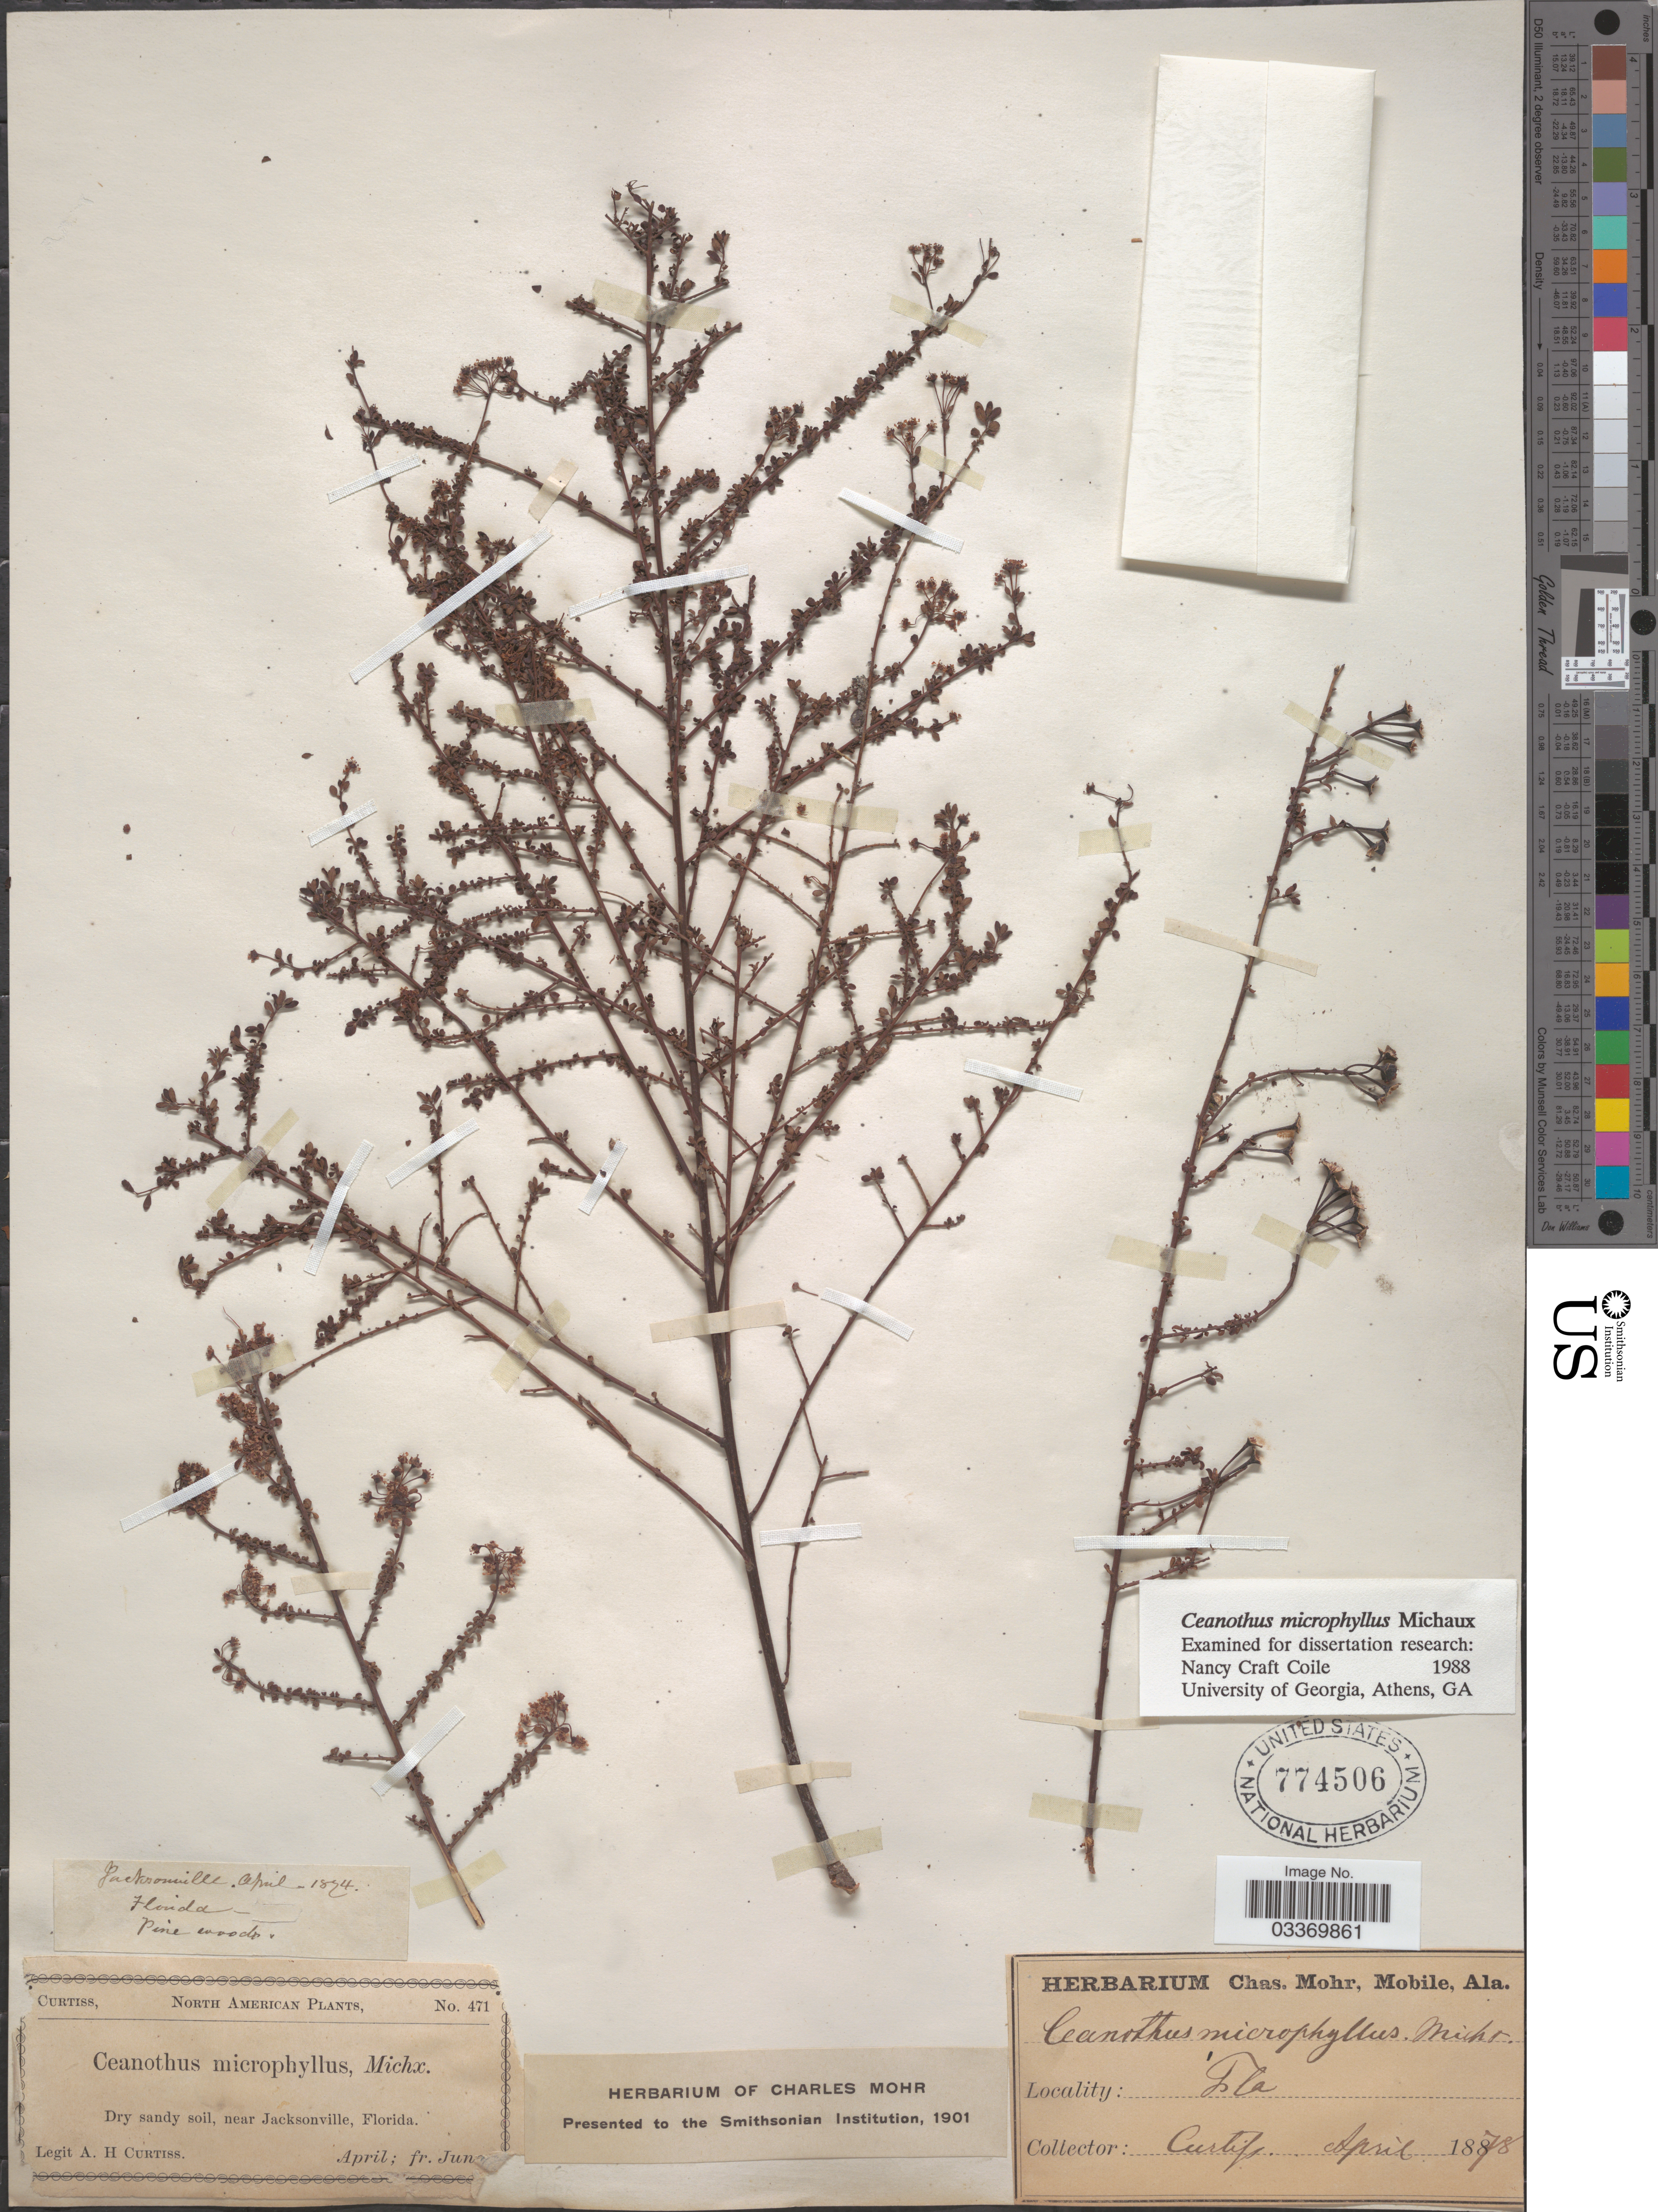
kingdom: Plantae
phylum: Tracheophyta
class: Magnoliopsida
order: Rosales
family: Rhamnaceae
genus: Ceanothus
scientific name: Ceanothus microphyllus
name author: Michx.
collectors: A. H. Curtiss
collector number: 471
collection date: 1874-04/1878-06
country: United States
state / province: Florida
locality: Near Jacksonville.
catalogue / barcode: US 774506